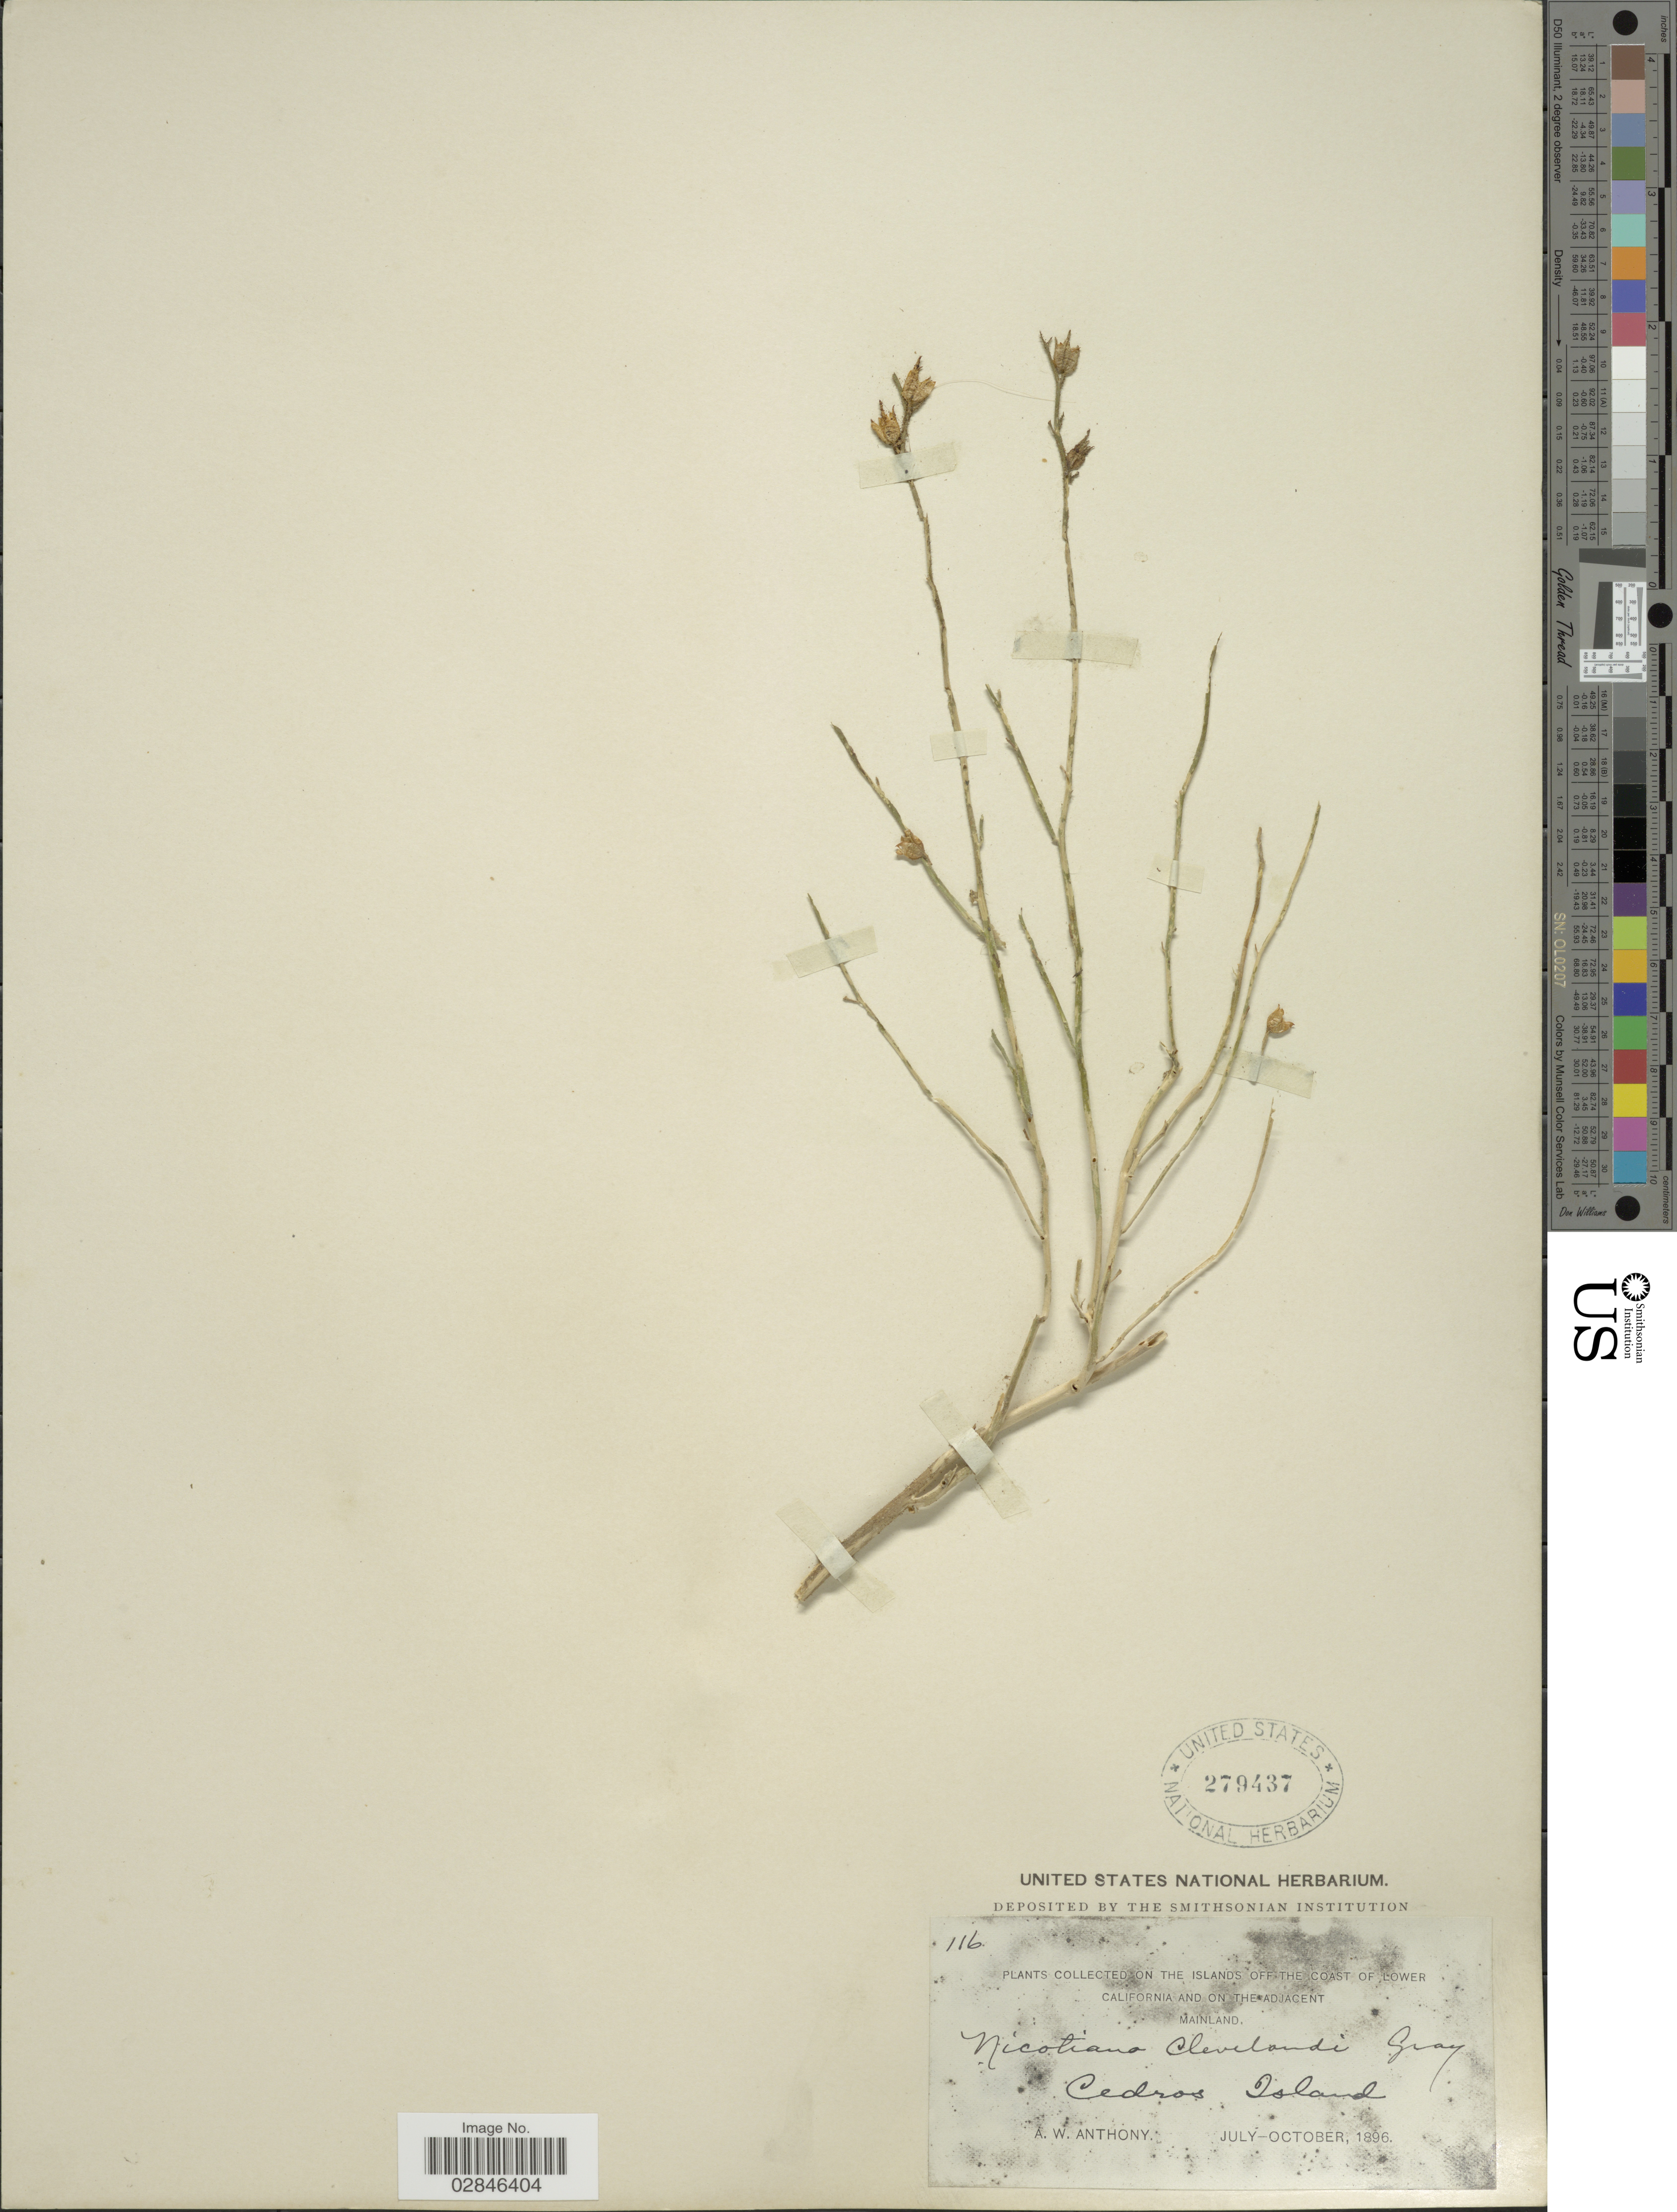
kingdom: Plantae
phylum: Tracheophyta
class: Magnoliopsida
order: Solanales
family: Solanaceae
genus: Nicotiana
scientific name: Nicotiana clevelandii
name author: A. Gray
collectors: A. W. Anthony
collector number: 116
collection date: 1896-07/1896-10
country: Mexico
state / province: Baja California Norte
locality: On the Islands off the coast of Lower California and on the adjacent mainland, Cedros Island.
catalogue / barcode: US 279437